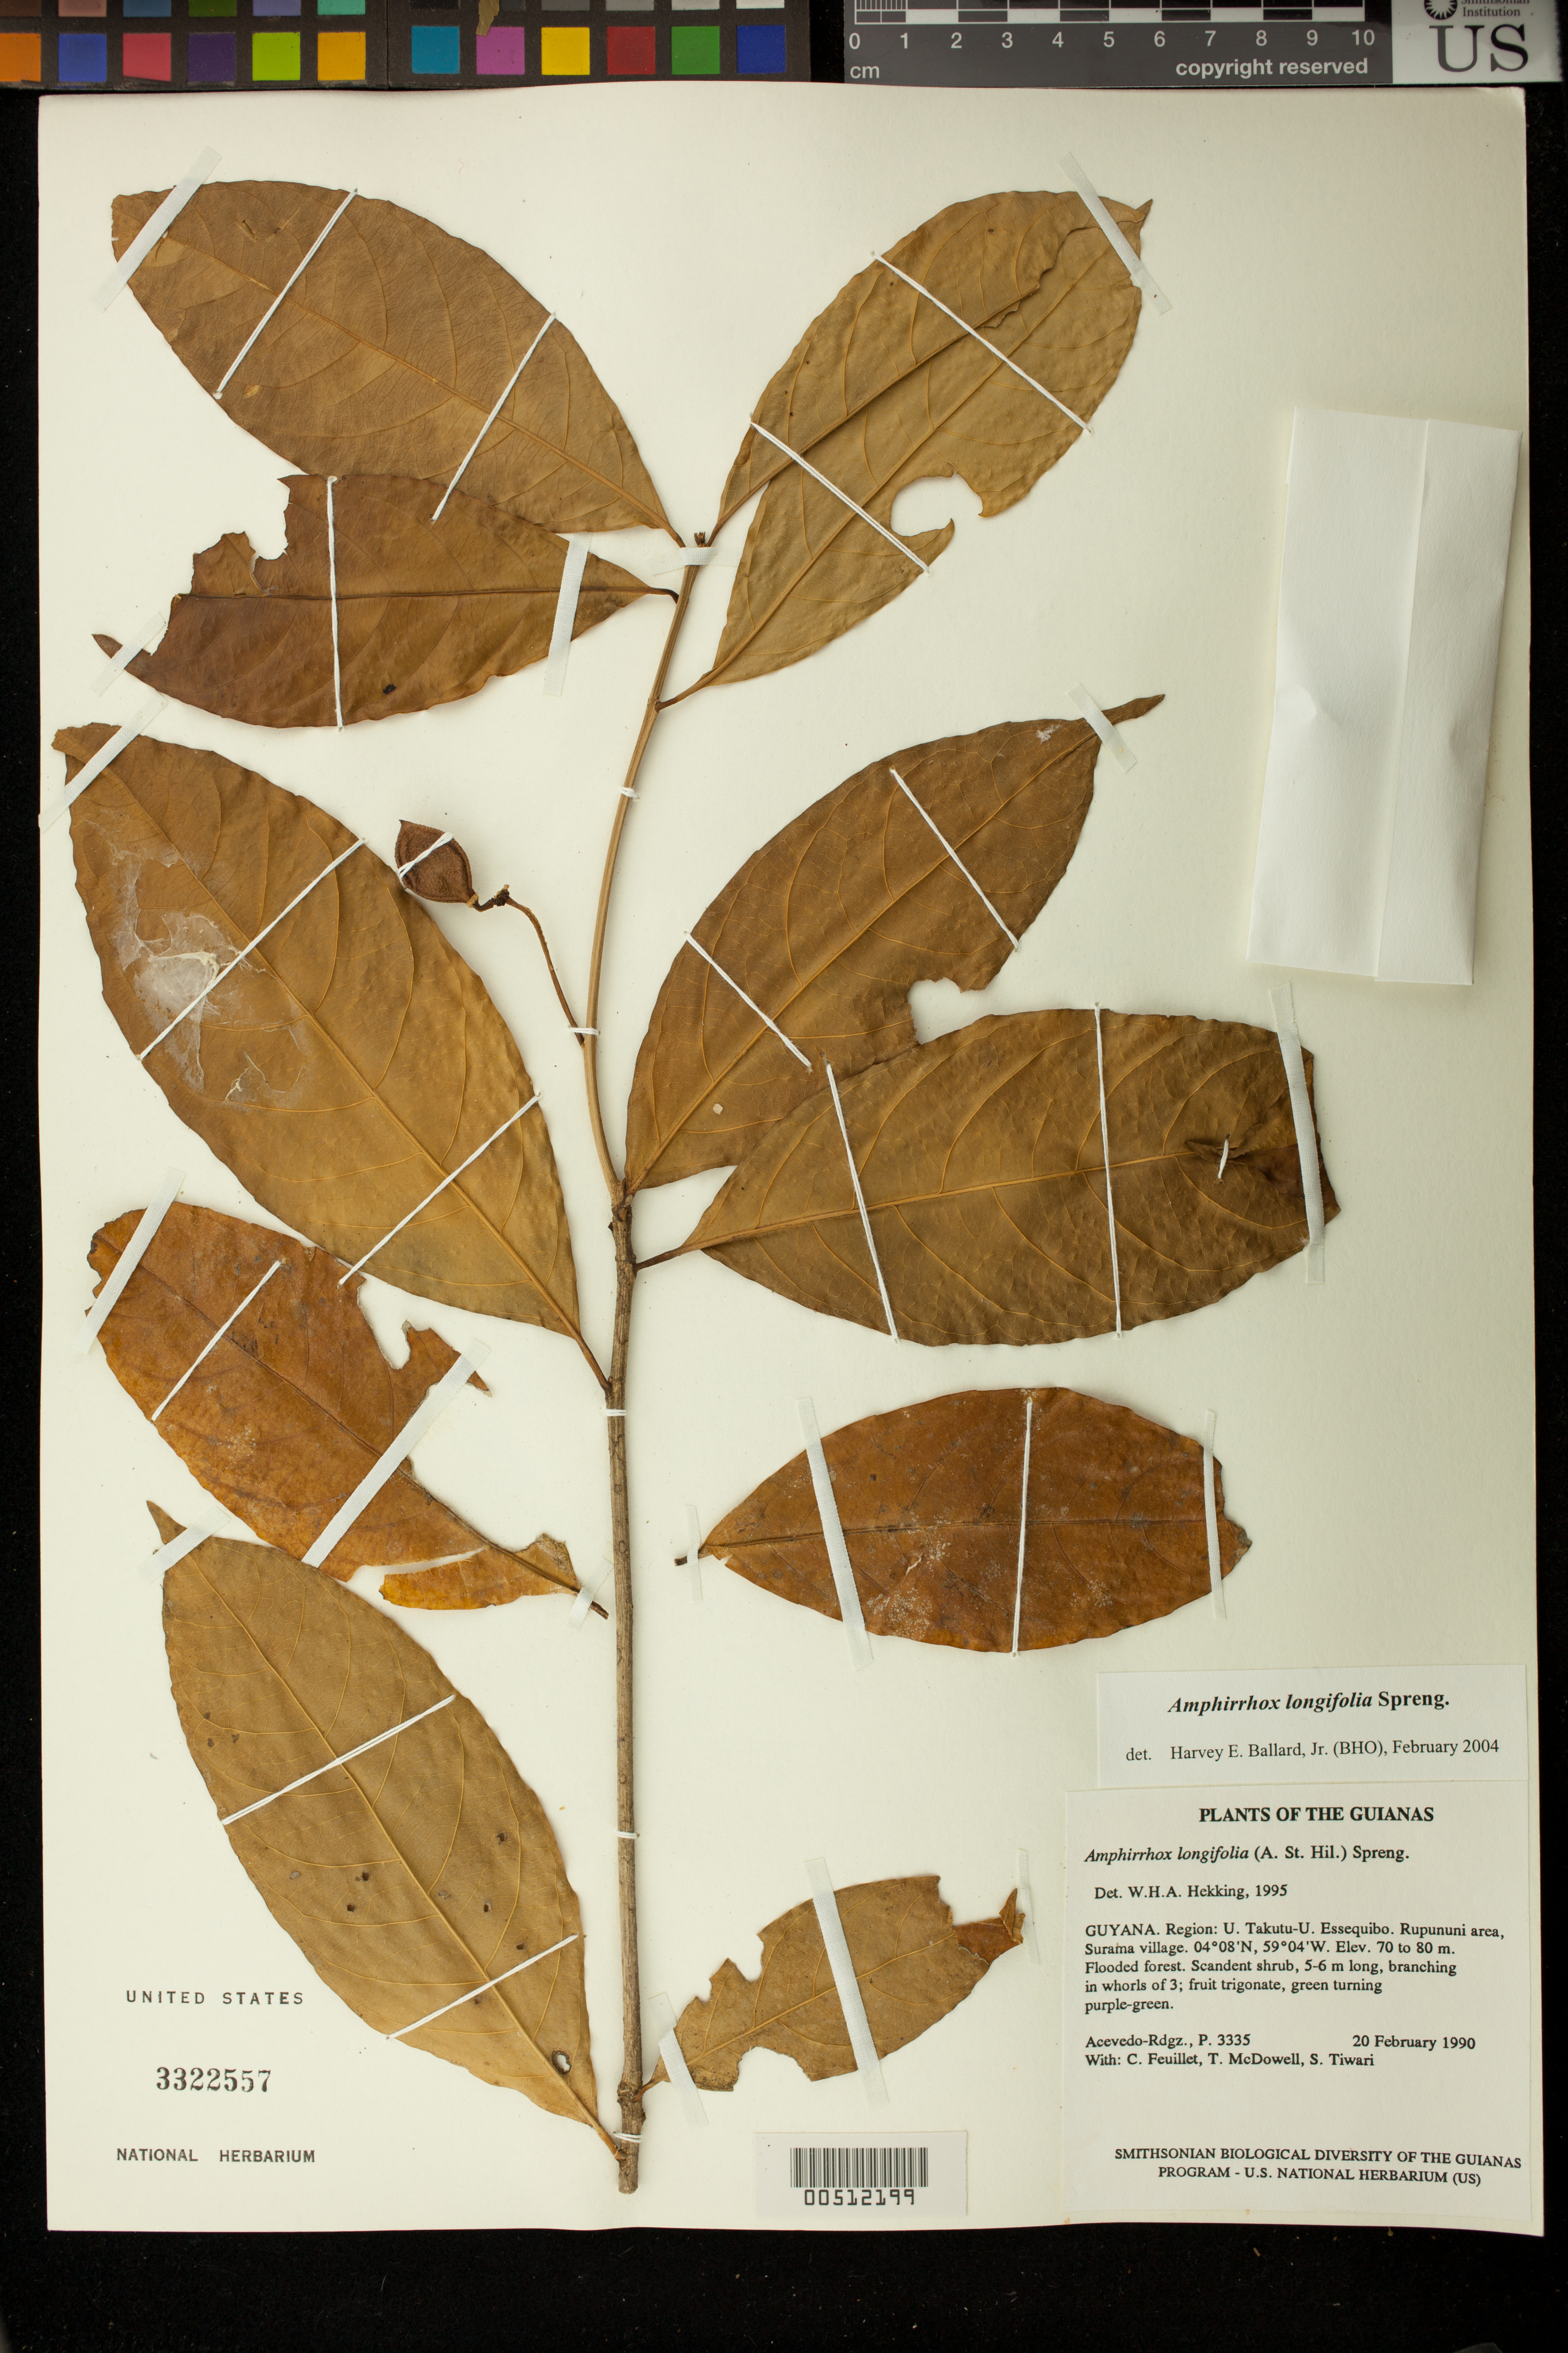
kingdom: Plantae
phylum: Tracheophyta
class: Magnoliopsida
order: Malpighiales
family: Violaceae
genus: Amphirrhox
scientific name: Amphirrhox longifolia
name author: (A. St.-Hil.) Spreng.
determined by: Hekking, W. H. A.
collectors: P. Acevedo-Rodr., C. Feuillet, T. McDowell & S. Tiwari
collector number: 3335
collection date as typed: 20 Feb 1990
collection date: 1990-02-20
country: Guyana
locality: U. Takutu - U. Essequibo. Rupununi area, Surama vilage.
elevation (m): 70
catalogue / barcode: US 3322557